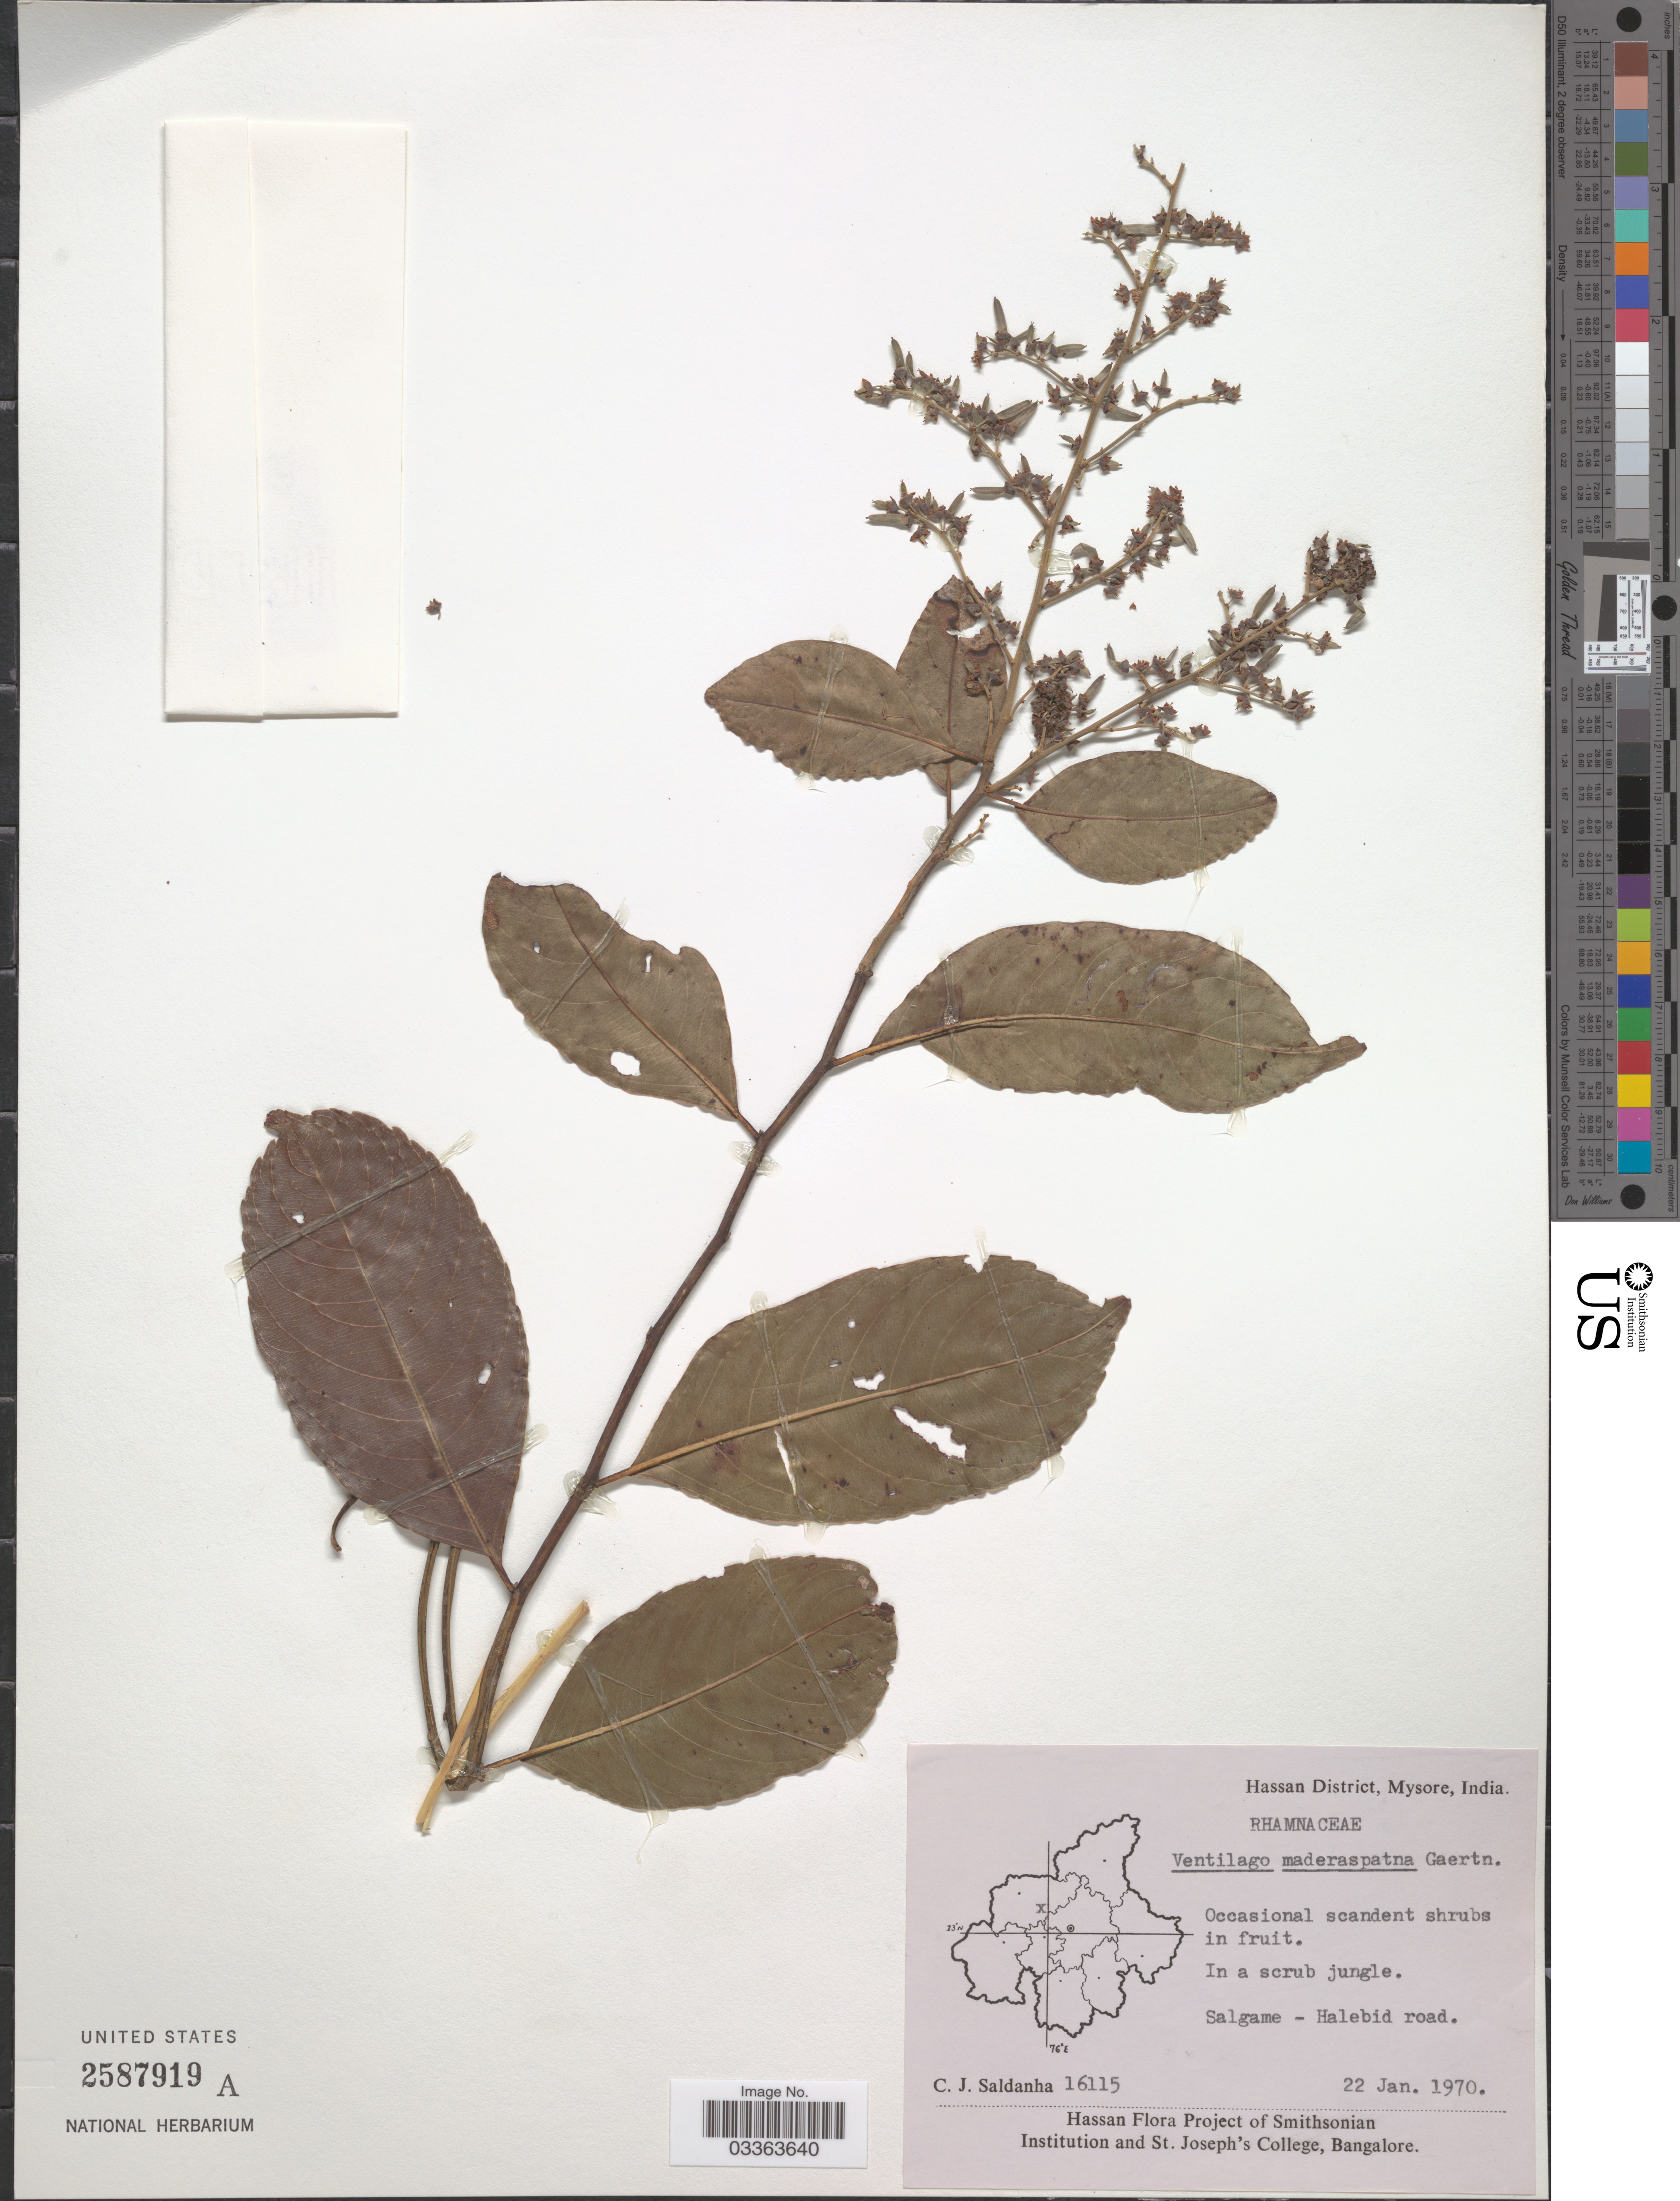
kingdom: Plantae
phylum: Tracheophyta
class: Magnoliopsida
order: Rosales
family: Rhamnaceae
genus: Ventilago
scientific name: Ventilago madraspatana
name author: Gaertn.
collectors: C. J. Saldanha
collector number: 16115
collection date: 1970-01-22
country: India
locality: Hassan District, Mysore. Salgame - Halebid road.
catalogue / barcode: US 2587919A